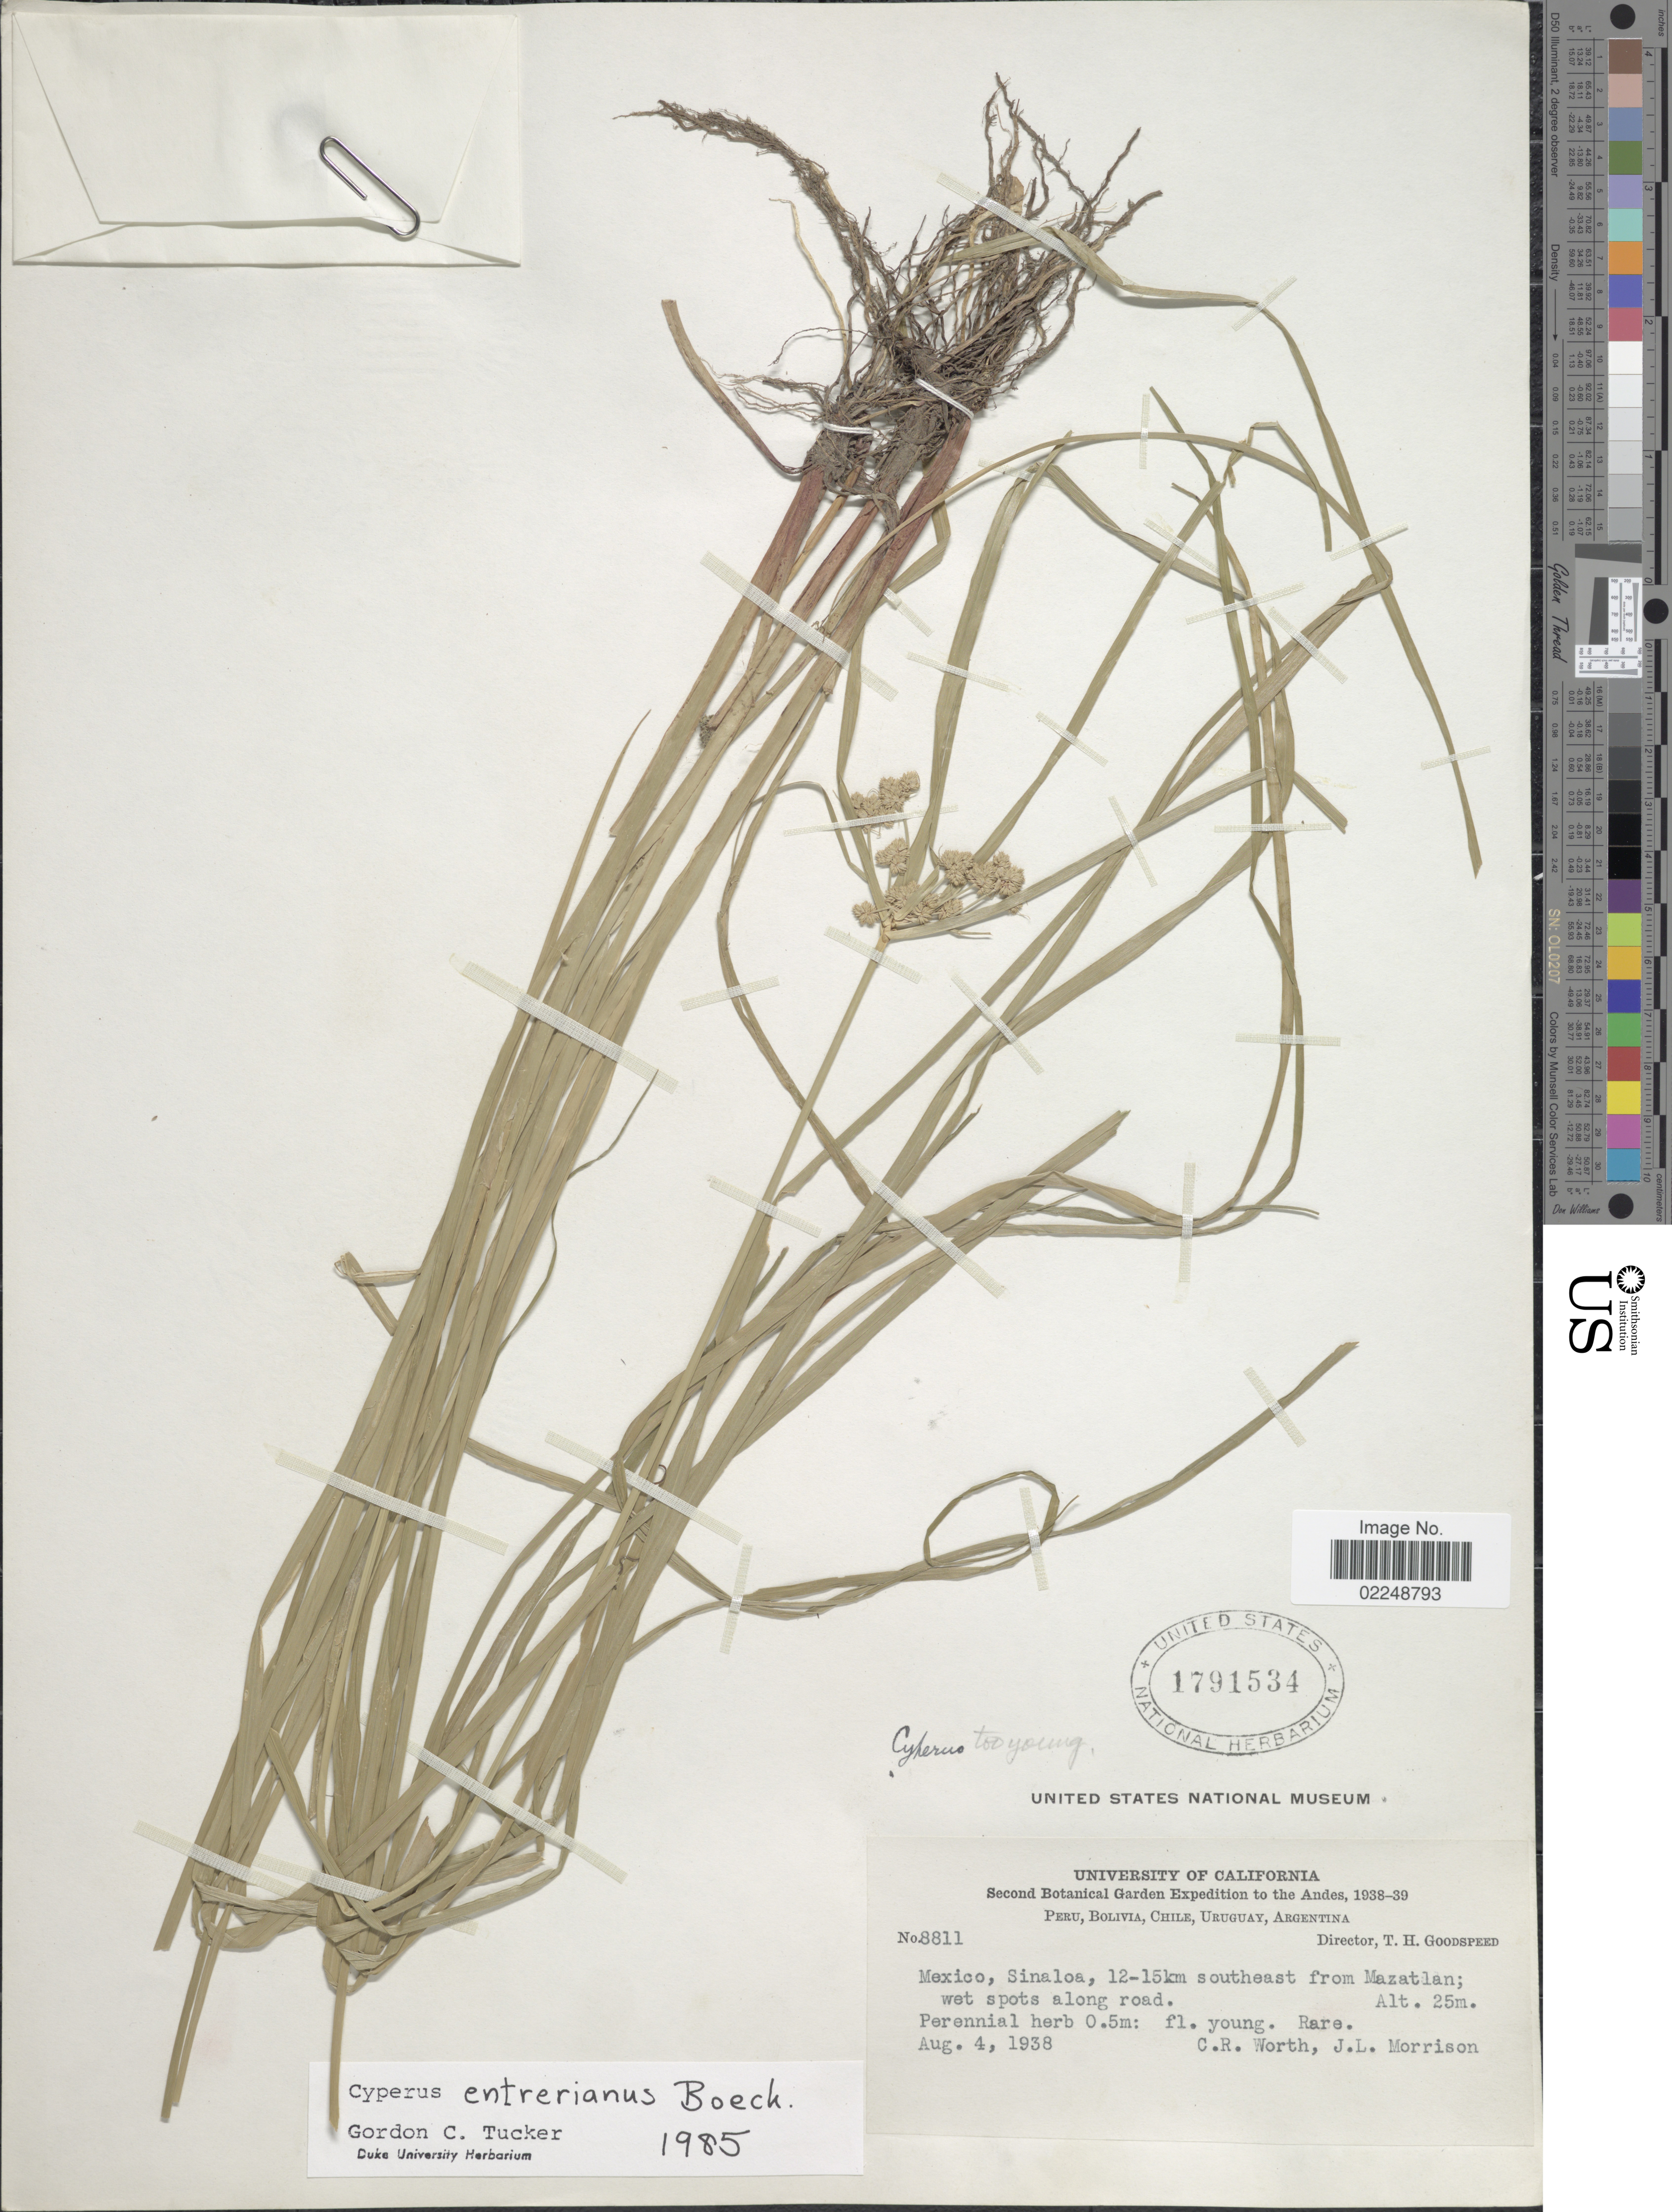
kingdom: Plantae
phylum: Tracheophyta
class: Liliopsida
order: Poales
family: Cyperaceae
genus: Cyperus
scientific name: Cyperus entrerianus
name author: Boeckeler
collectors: C. R. Worth & J. Morrison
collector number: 8811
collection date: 1938-08-04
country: Mexico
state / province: Sinaloa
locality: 12-15 km southeast from Mazatlan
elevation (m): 25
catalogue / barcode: US 1791534